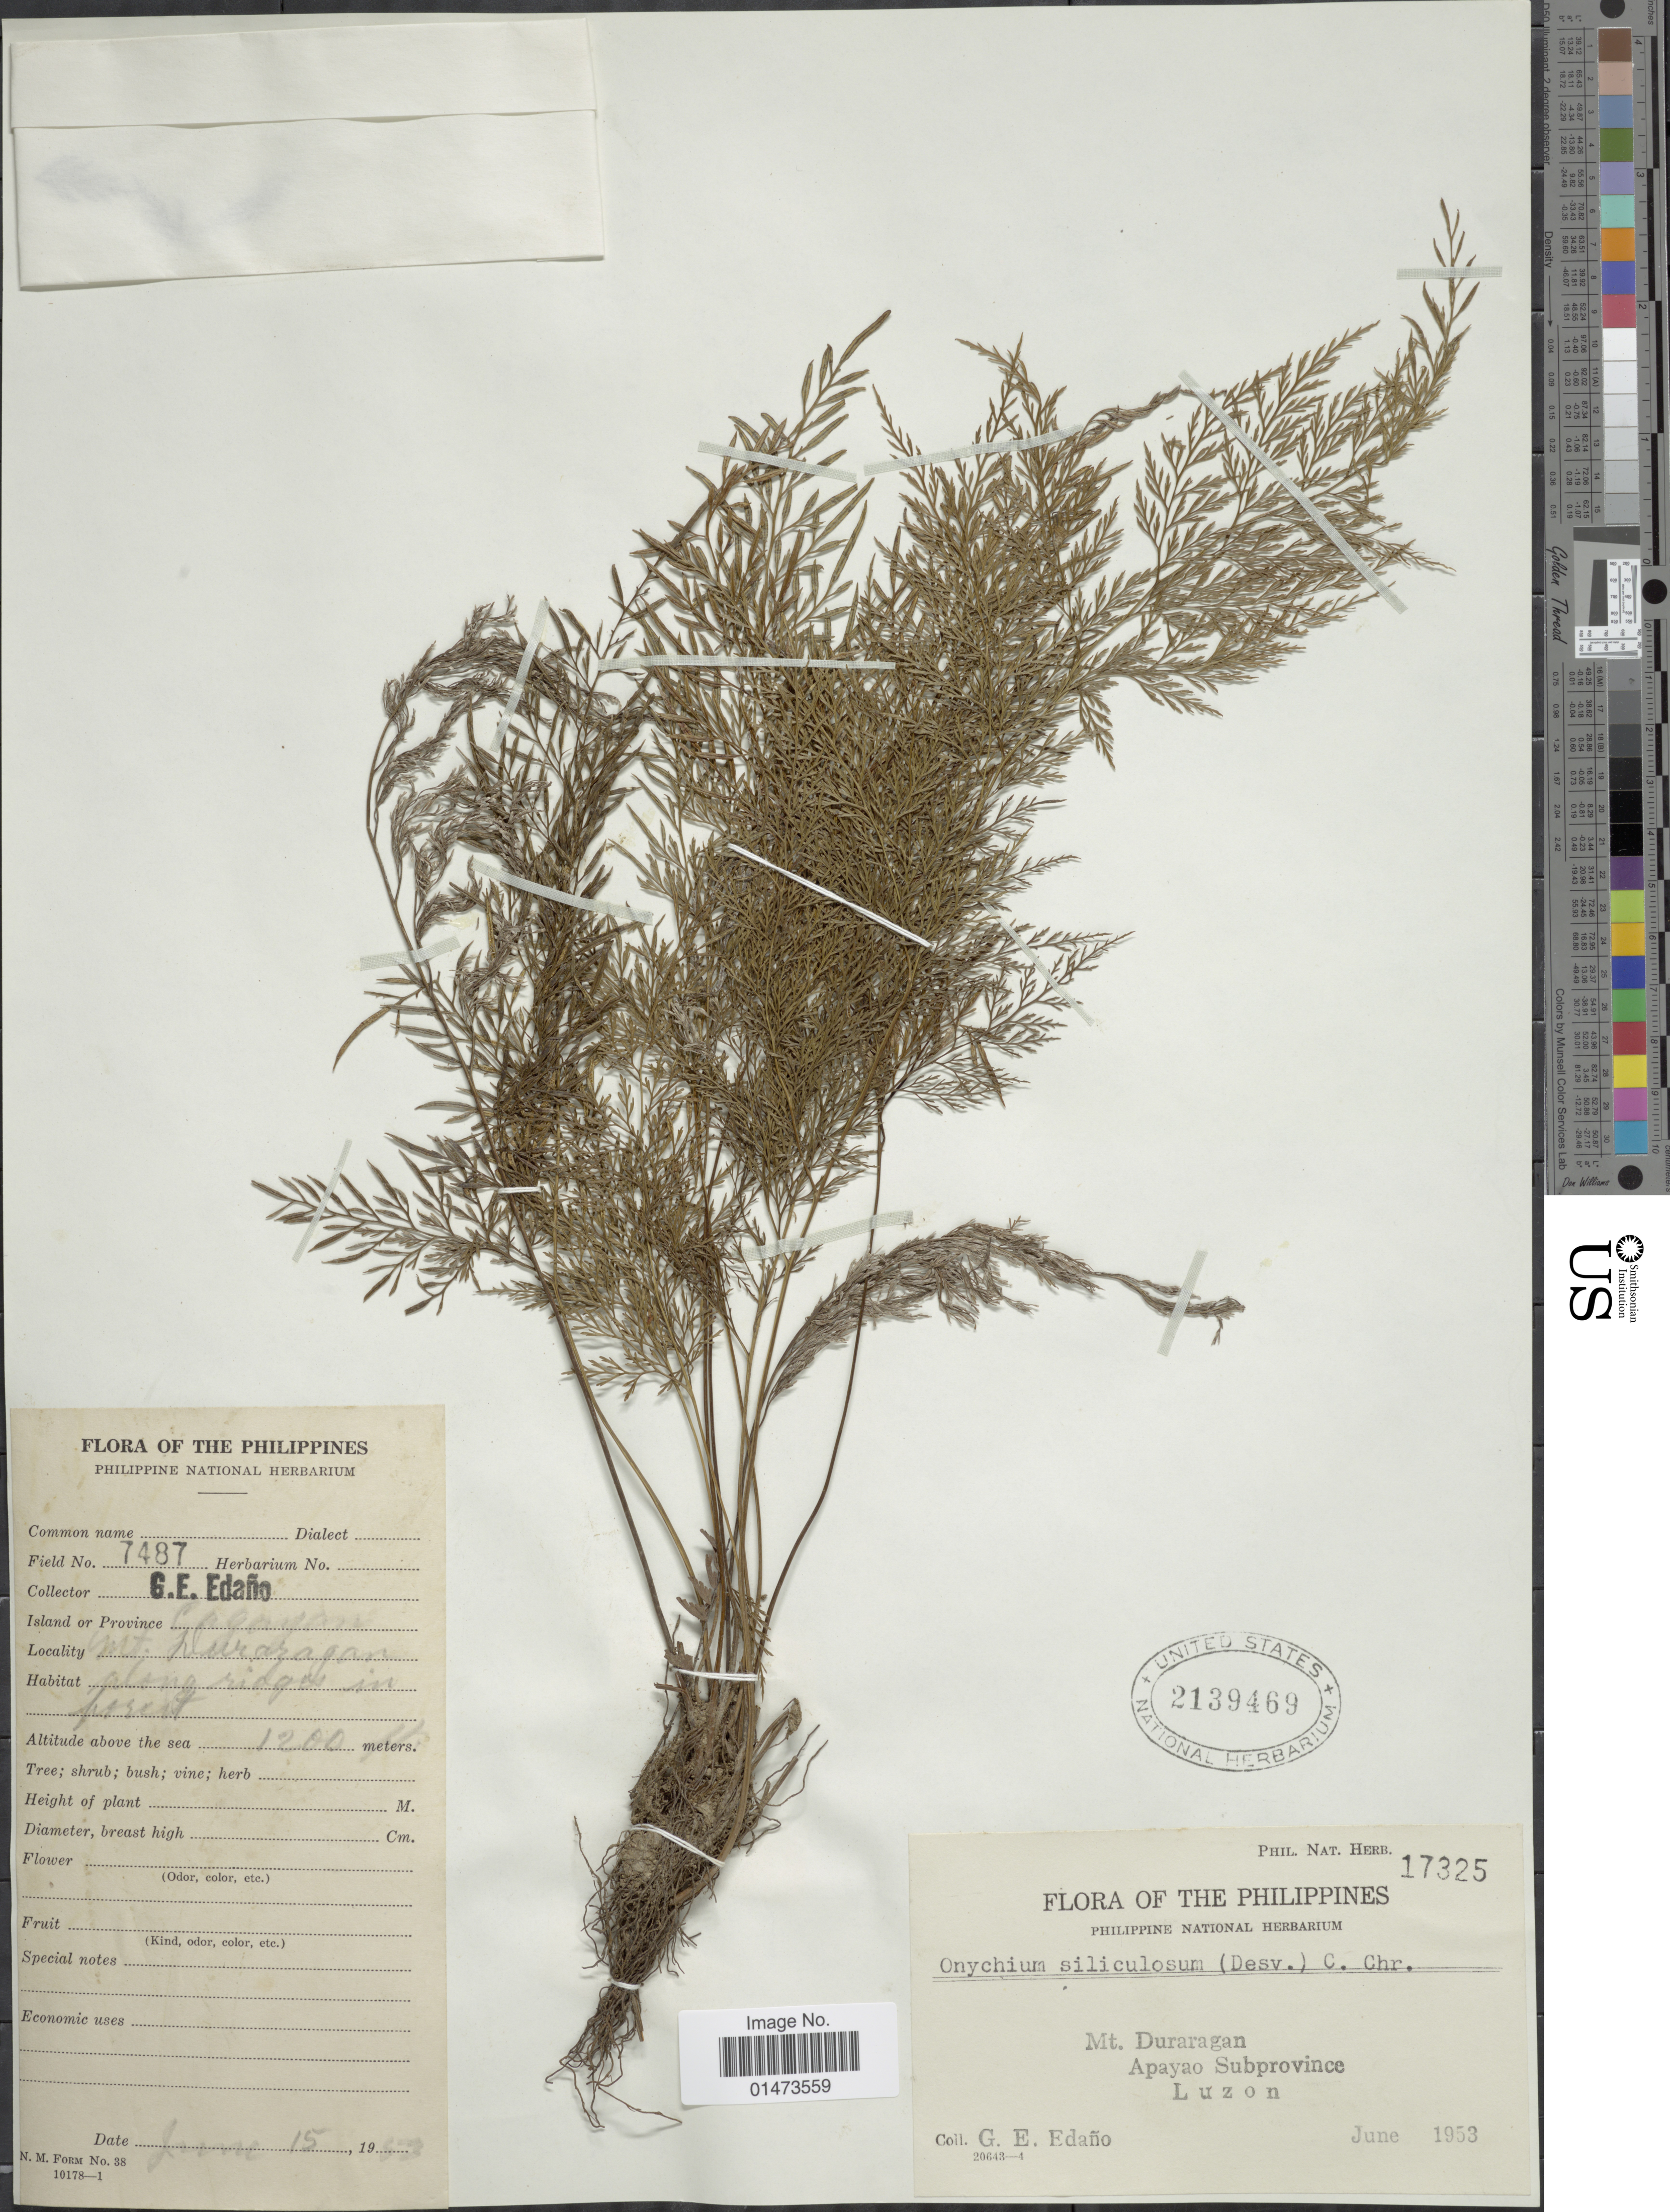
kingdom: Plantae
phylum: Tracheophyta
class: Polypodiopsida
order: Polypodiales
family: Pteridaceae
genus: Onychium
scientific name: Onychium siliculosum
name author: (Desv.) C. Chr.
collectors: G. E. Edaño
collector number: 7487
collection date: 1953-06-15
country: Philippines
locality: Island of Province Cagayan, Mt. Duraragan, along ridges in forest, Apayao Subprovince, Luzon.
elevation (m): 1200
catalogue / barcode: US 2139469